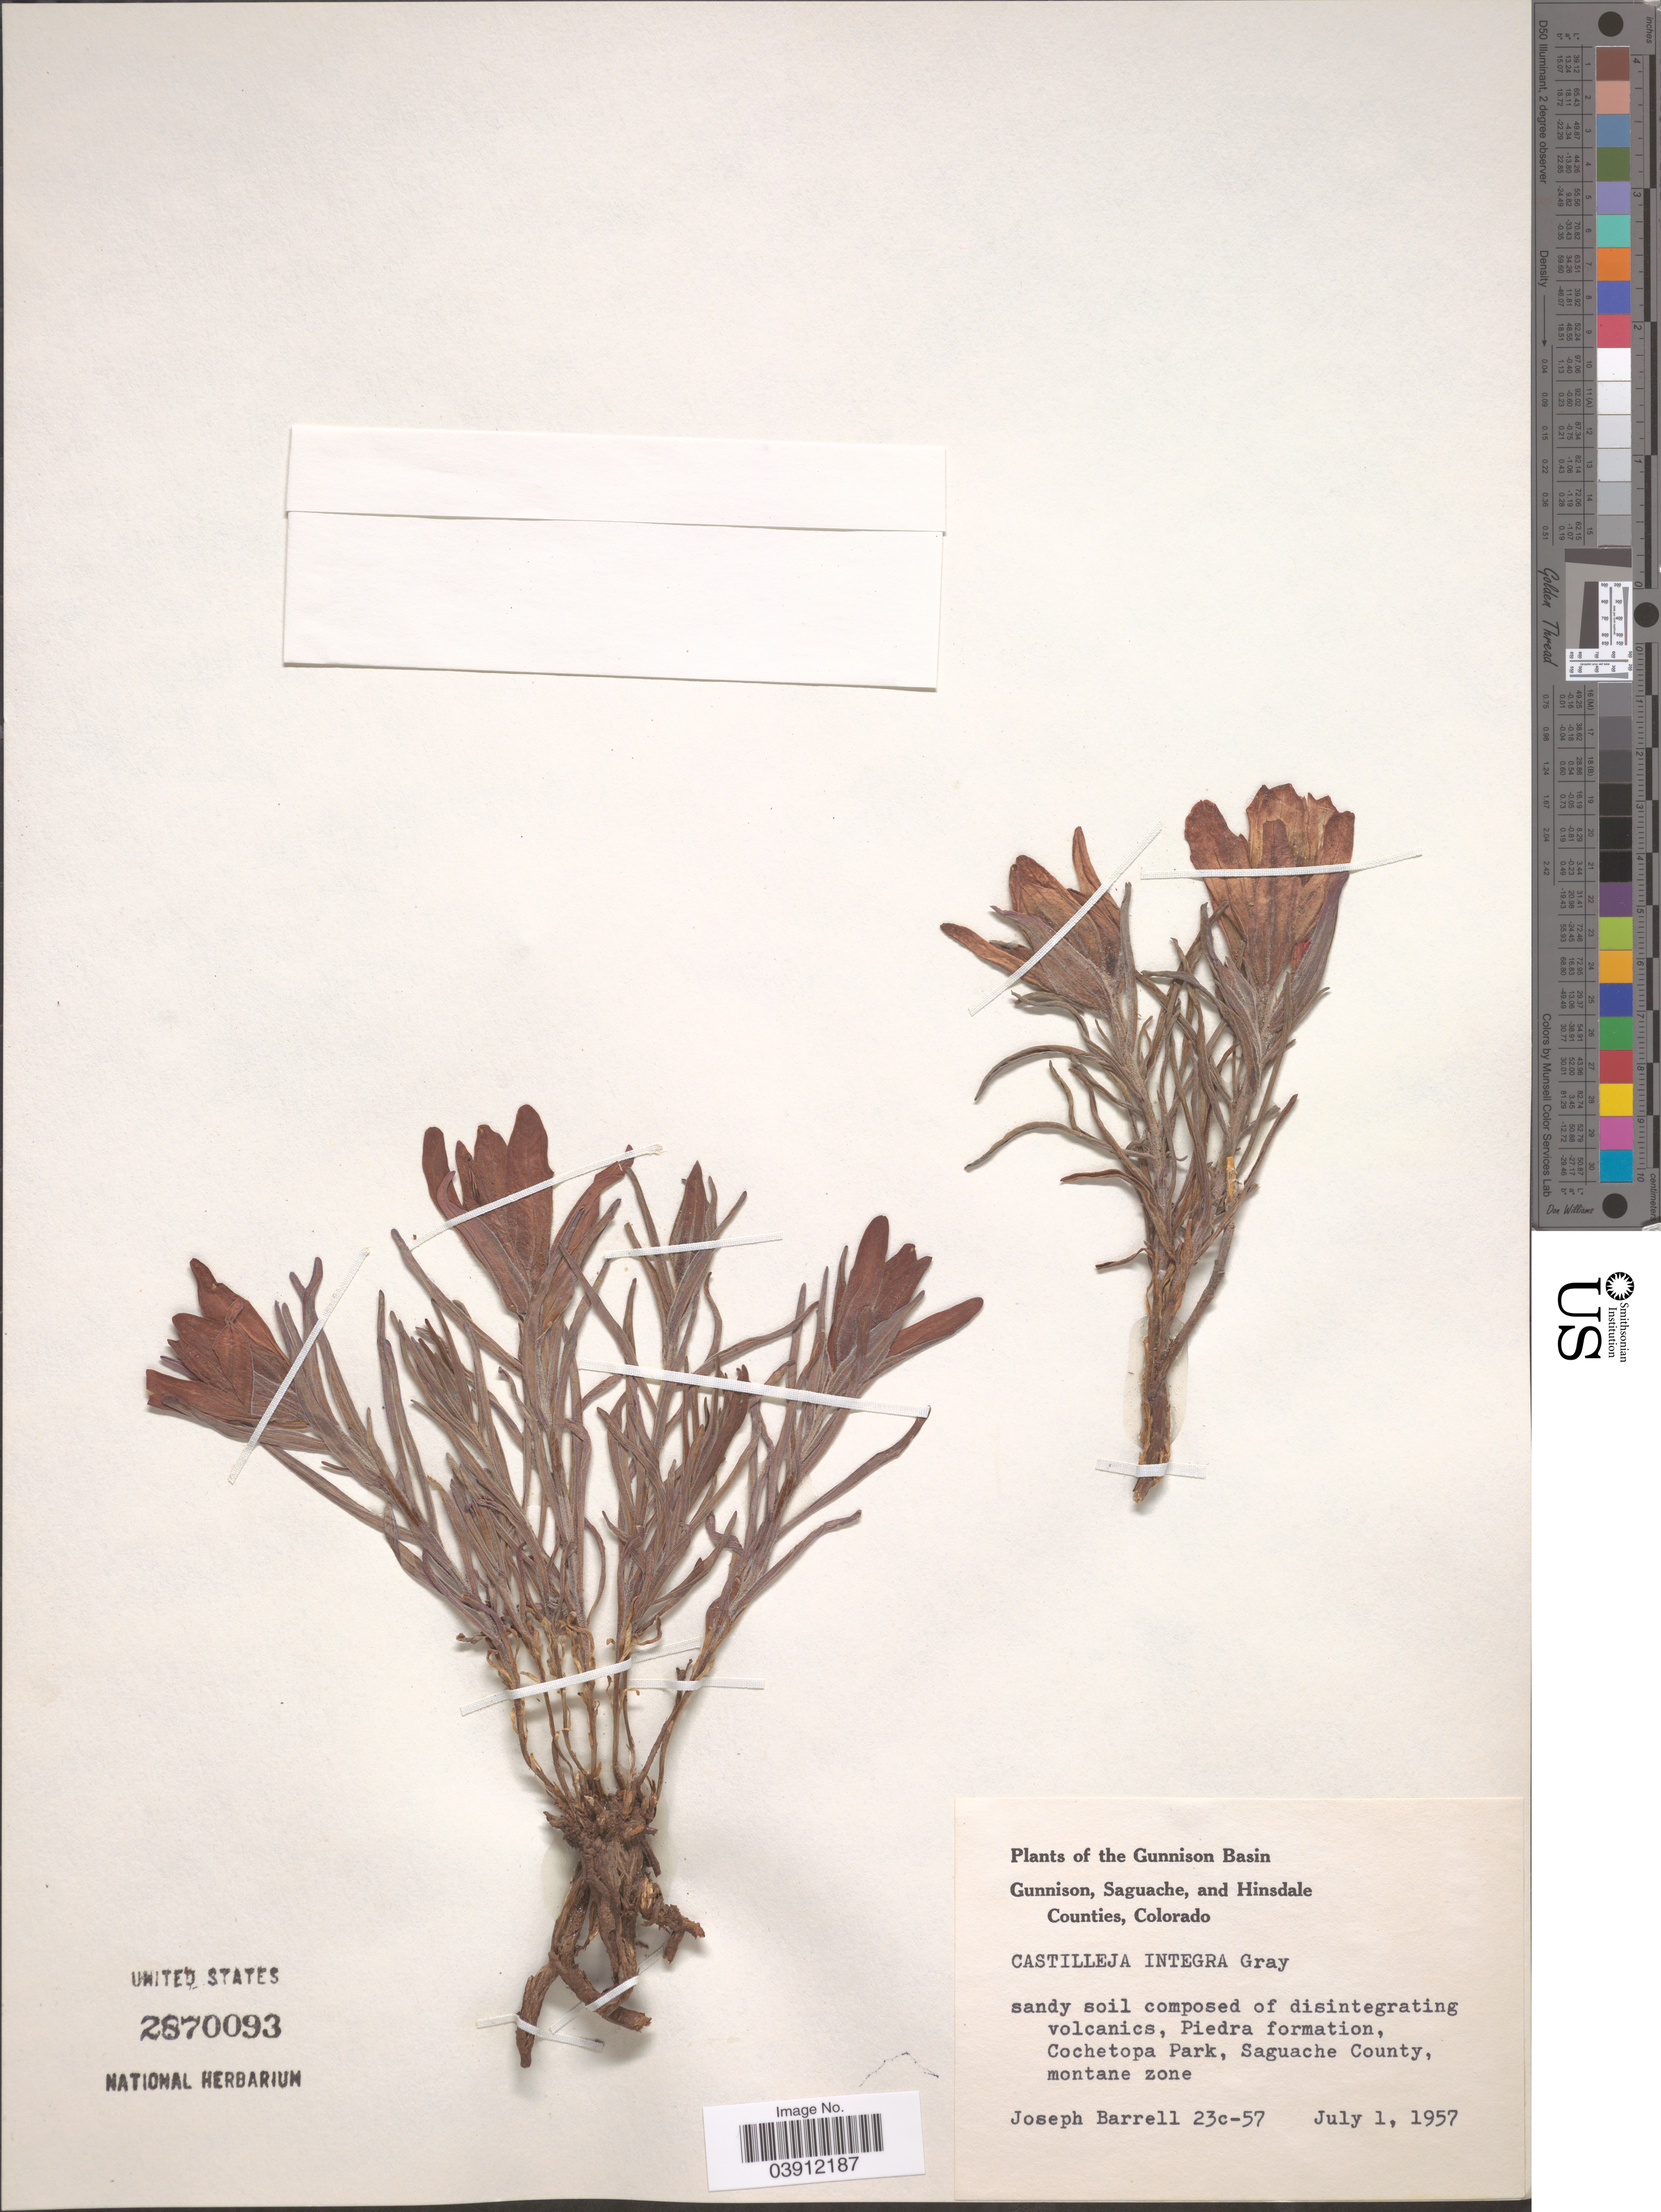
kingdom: Plantae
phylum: Tracheophyta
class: Magnoliopsida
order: Lamiales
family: Orobanchaceae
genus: Castilleja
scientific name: Castilleja integra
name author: A. Gray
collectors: J. Barrell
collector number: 23c-57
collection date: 1957-07-01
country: United States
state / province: Colorado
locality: The Gunnison Basin. Piedra formation, Cochetopa Park, Saguache County, montane zone.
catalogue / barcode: US 2870093